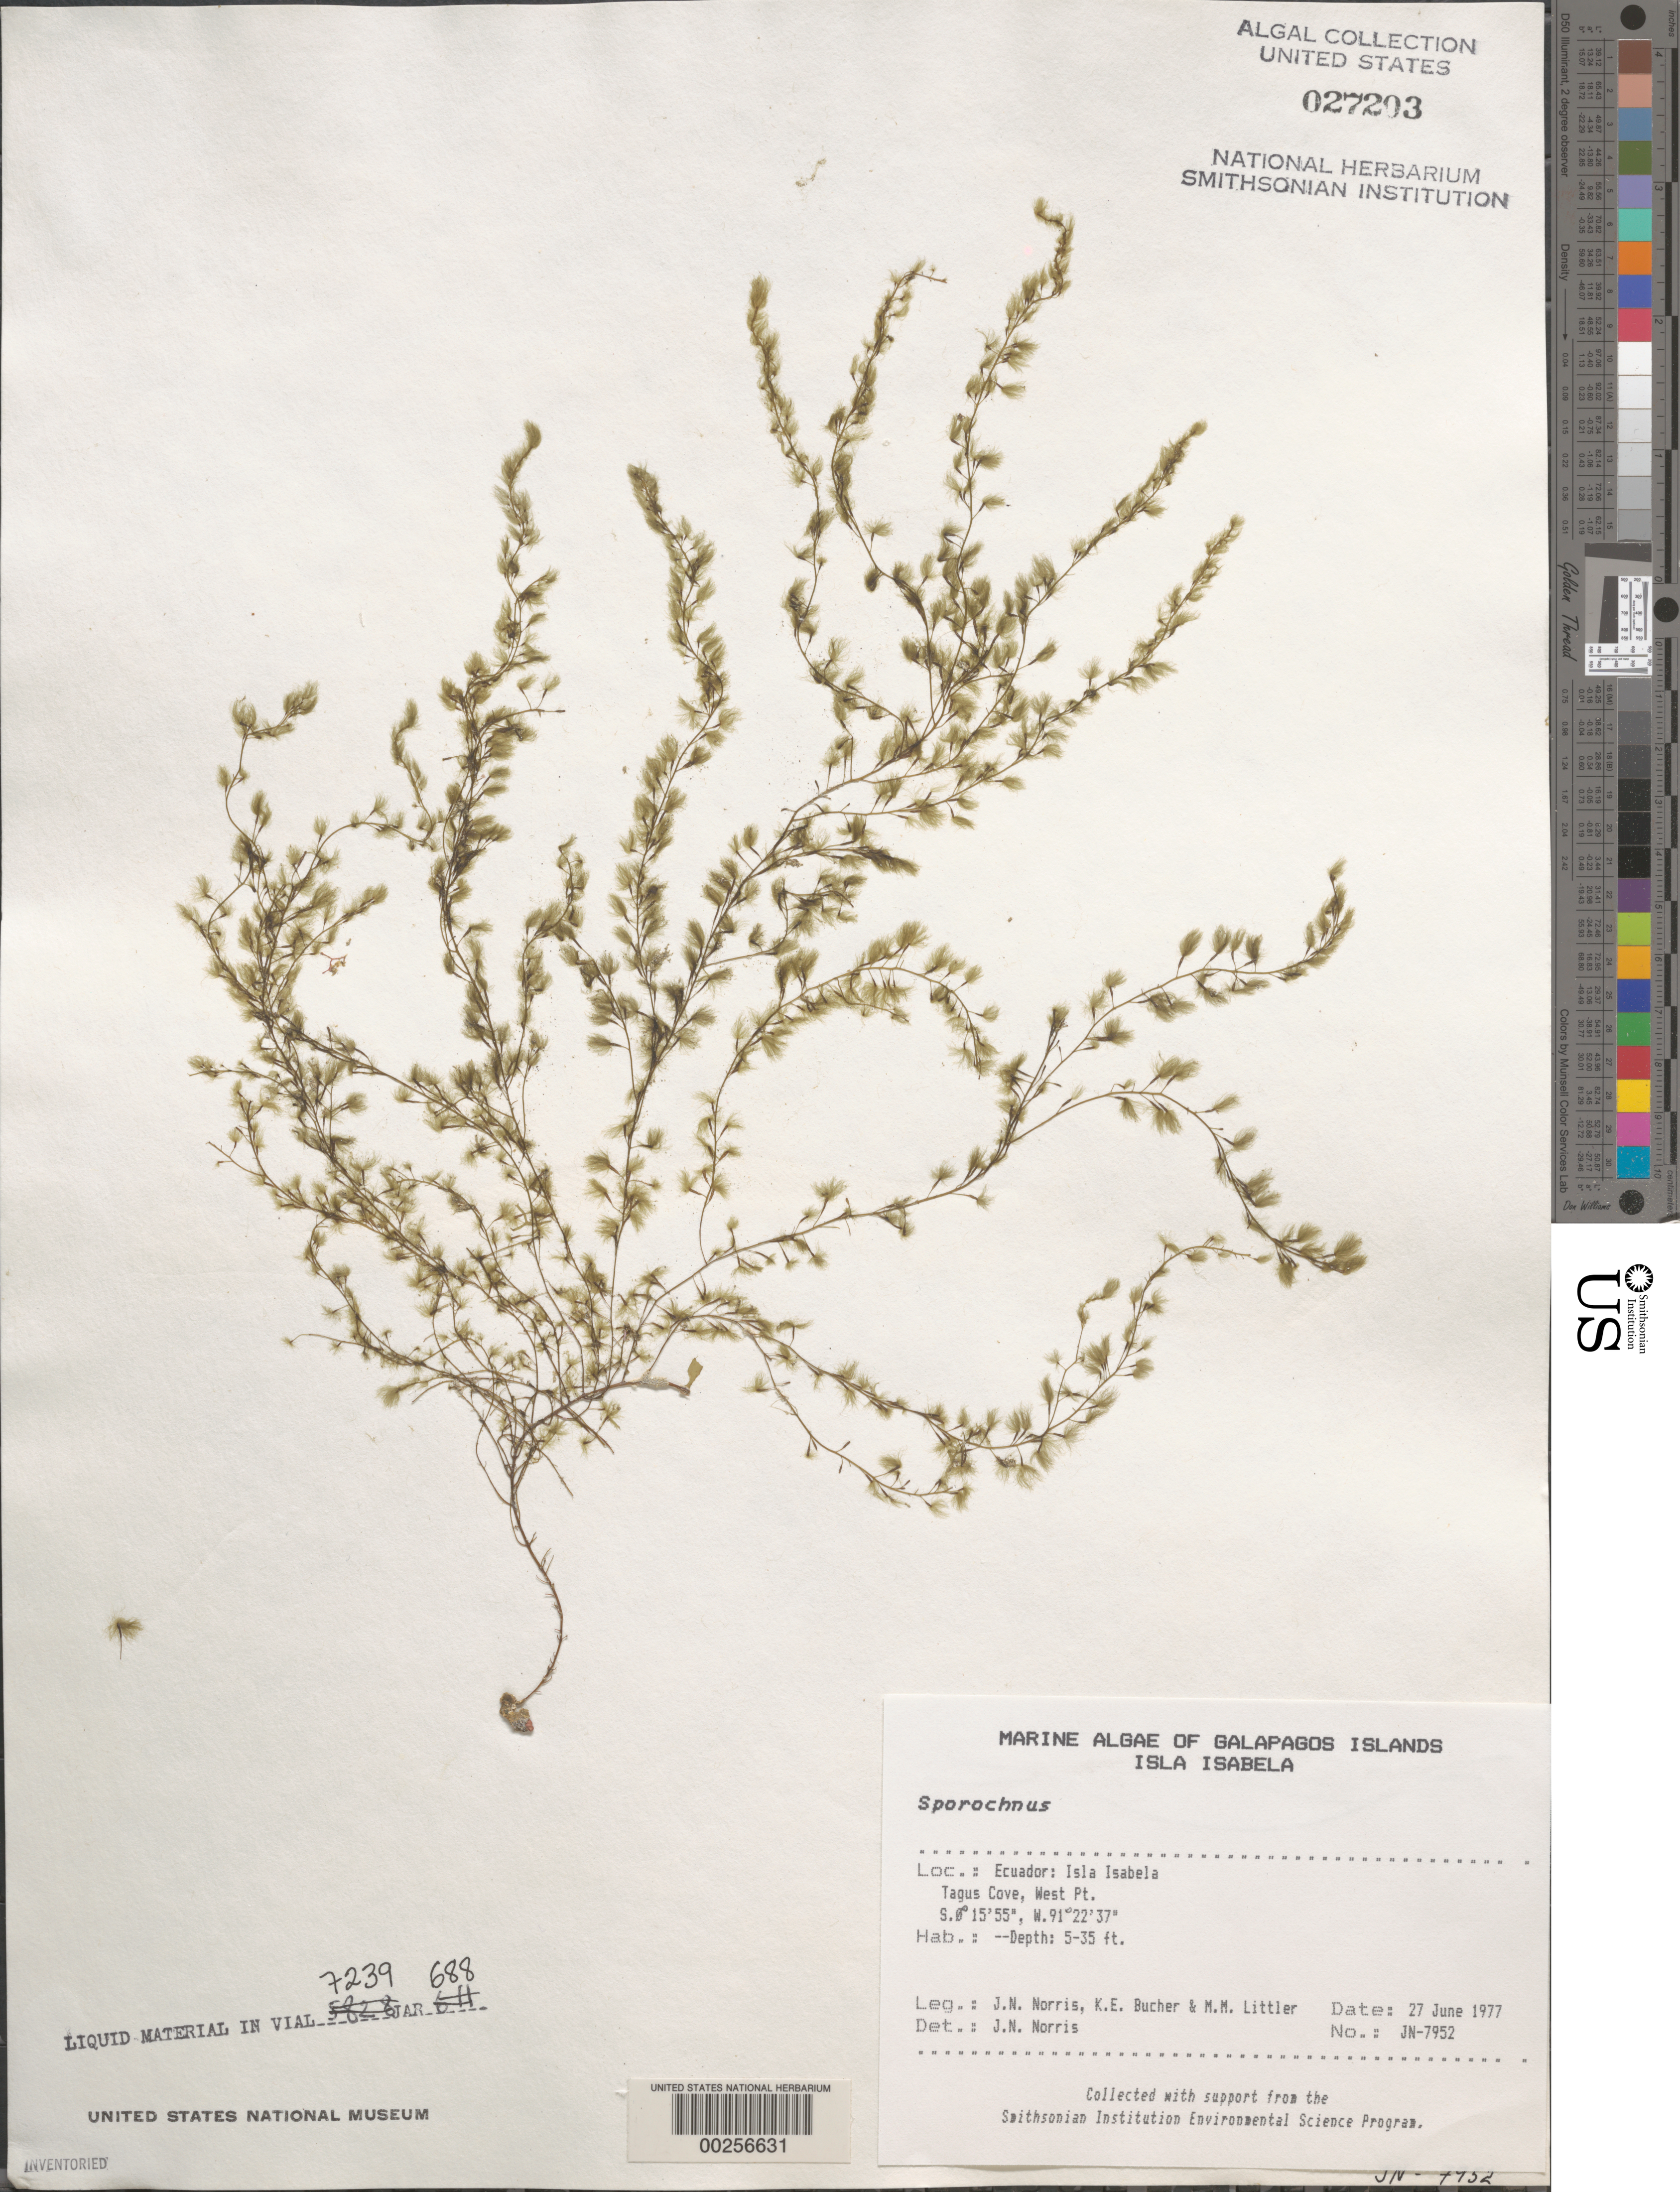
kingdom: Chromista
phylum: Ochrophyta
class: Phaeophyceae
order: Sporochnales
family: Sporochnaceae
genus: Sporochnus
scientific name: Sporochnus sp.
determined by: Norris, James N.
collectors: J. N. Norris, K. E. Bucher & M. M. Littler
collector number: JN-7952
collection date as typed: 27 Jun 1977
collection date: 1977-06-27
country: Ecuador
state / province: Colón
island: Isabela [Albemarle]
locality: Tagus Cove, West Point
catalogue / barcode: US 27203